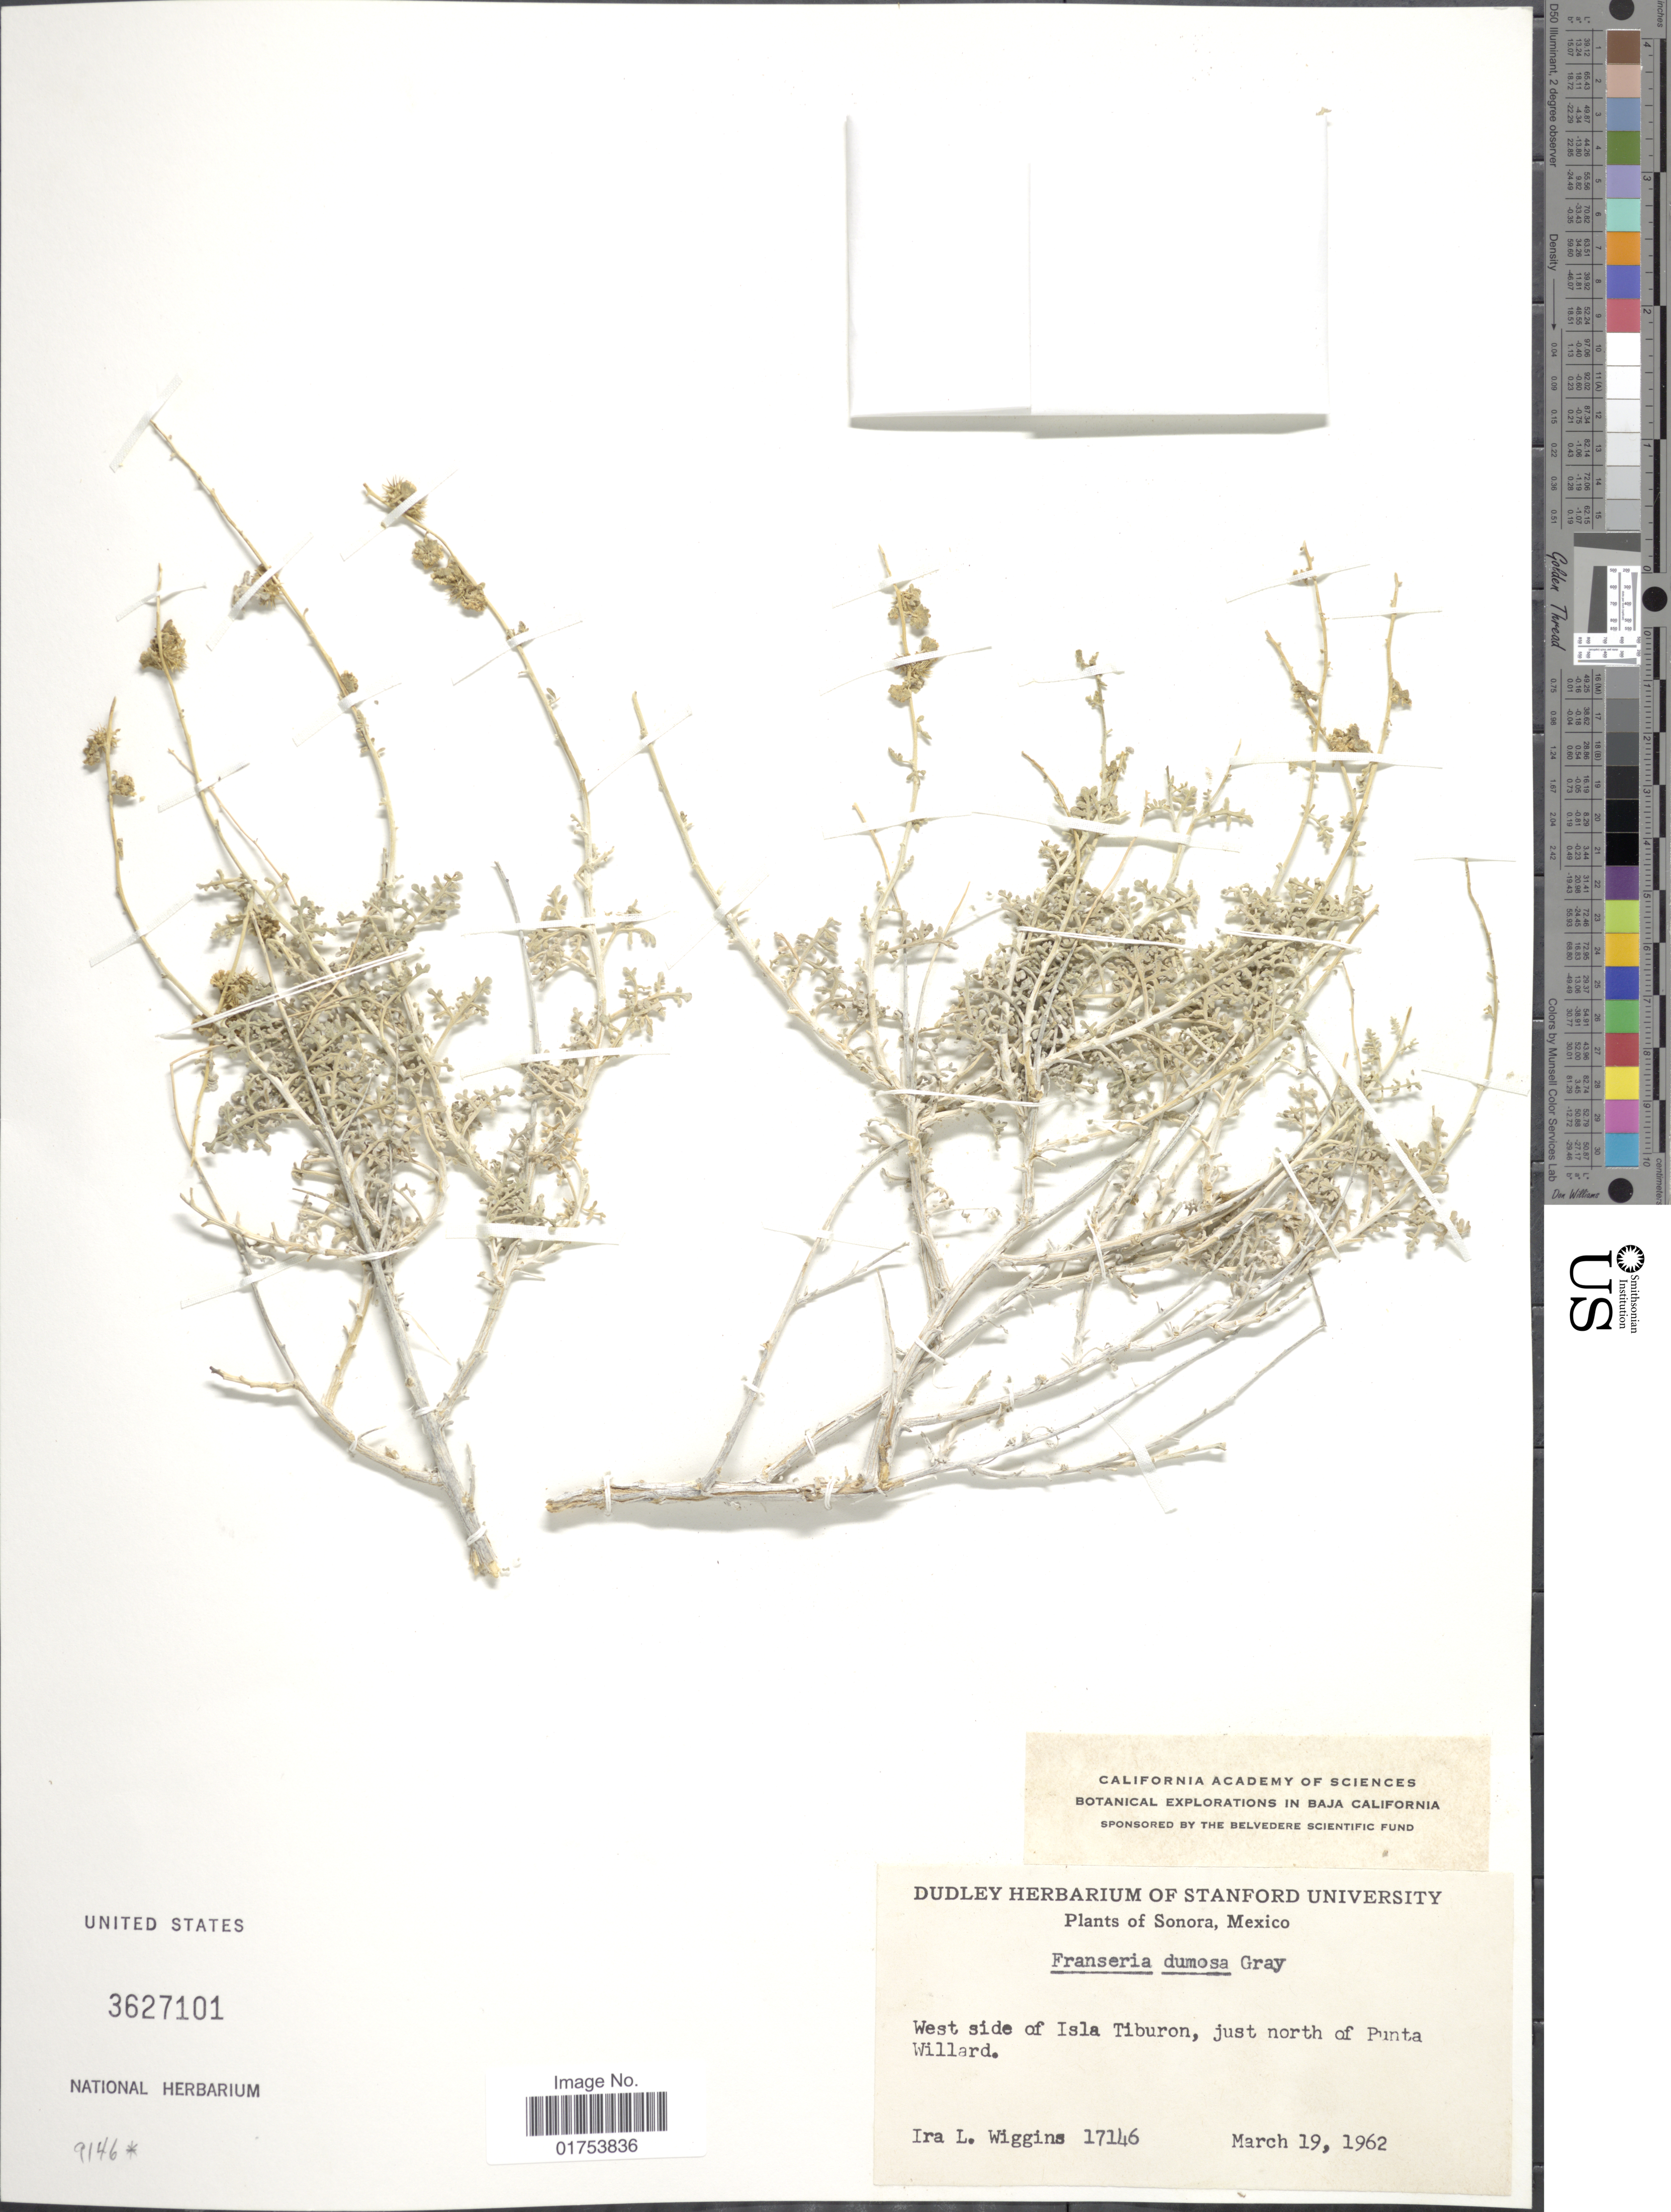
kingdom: Plantae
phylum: Tracheophyta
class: Magnoliopsida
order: Asterales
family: Asteraceae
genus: Ambrosia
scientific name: Ambrosia dumosa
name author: (A. Gray) W.W.Payne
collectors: I. L. Wiggins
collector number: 17146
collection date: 1962-03-19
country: Mexico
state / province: Sonora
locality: West side of Isla Tiburon, just north of Punta Willard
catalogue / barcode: US 3627101